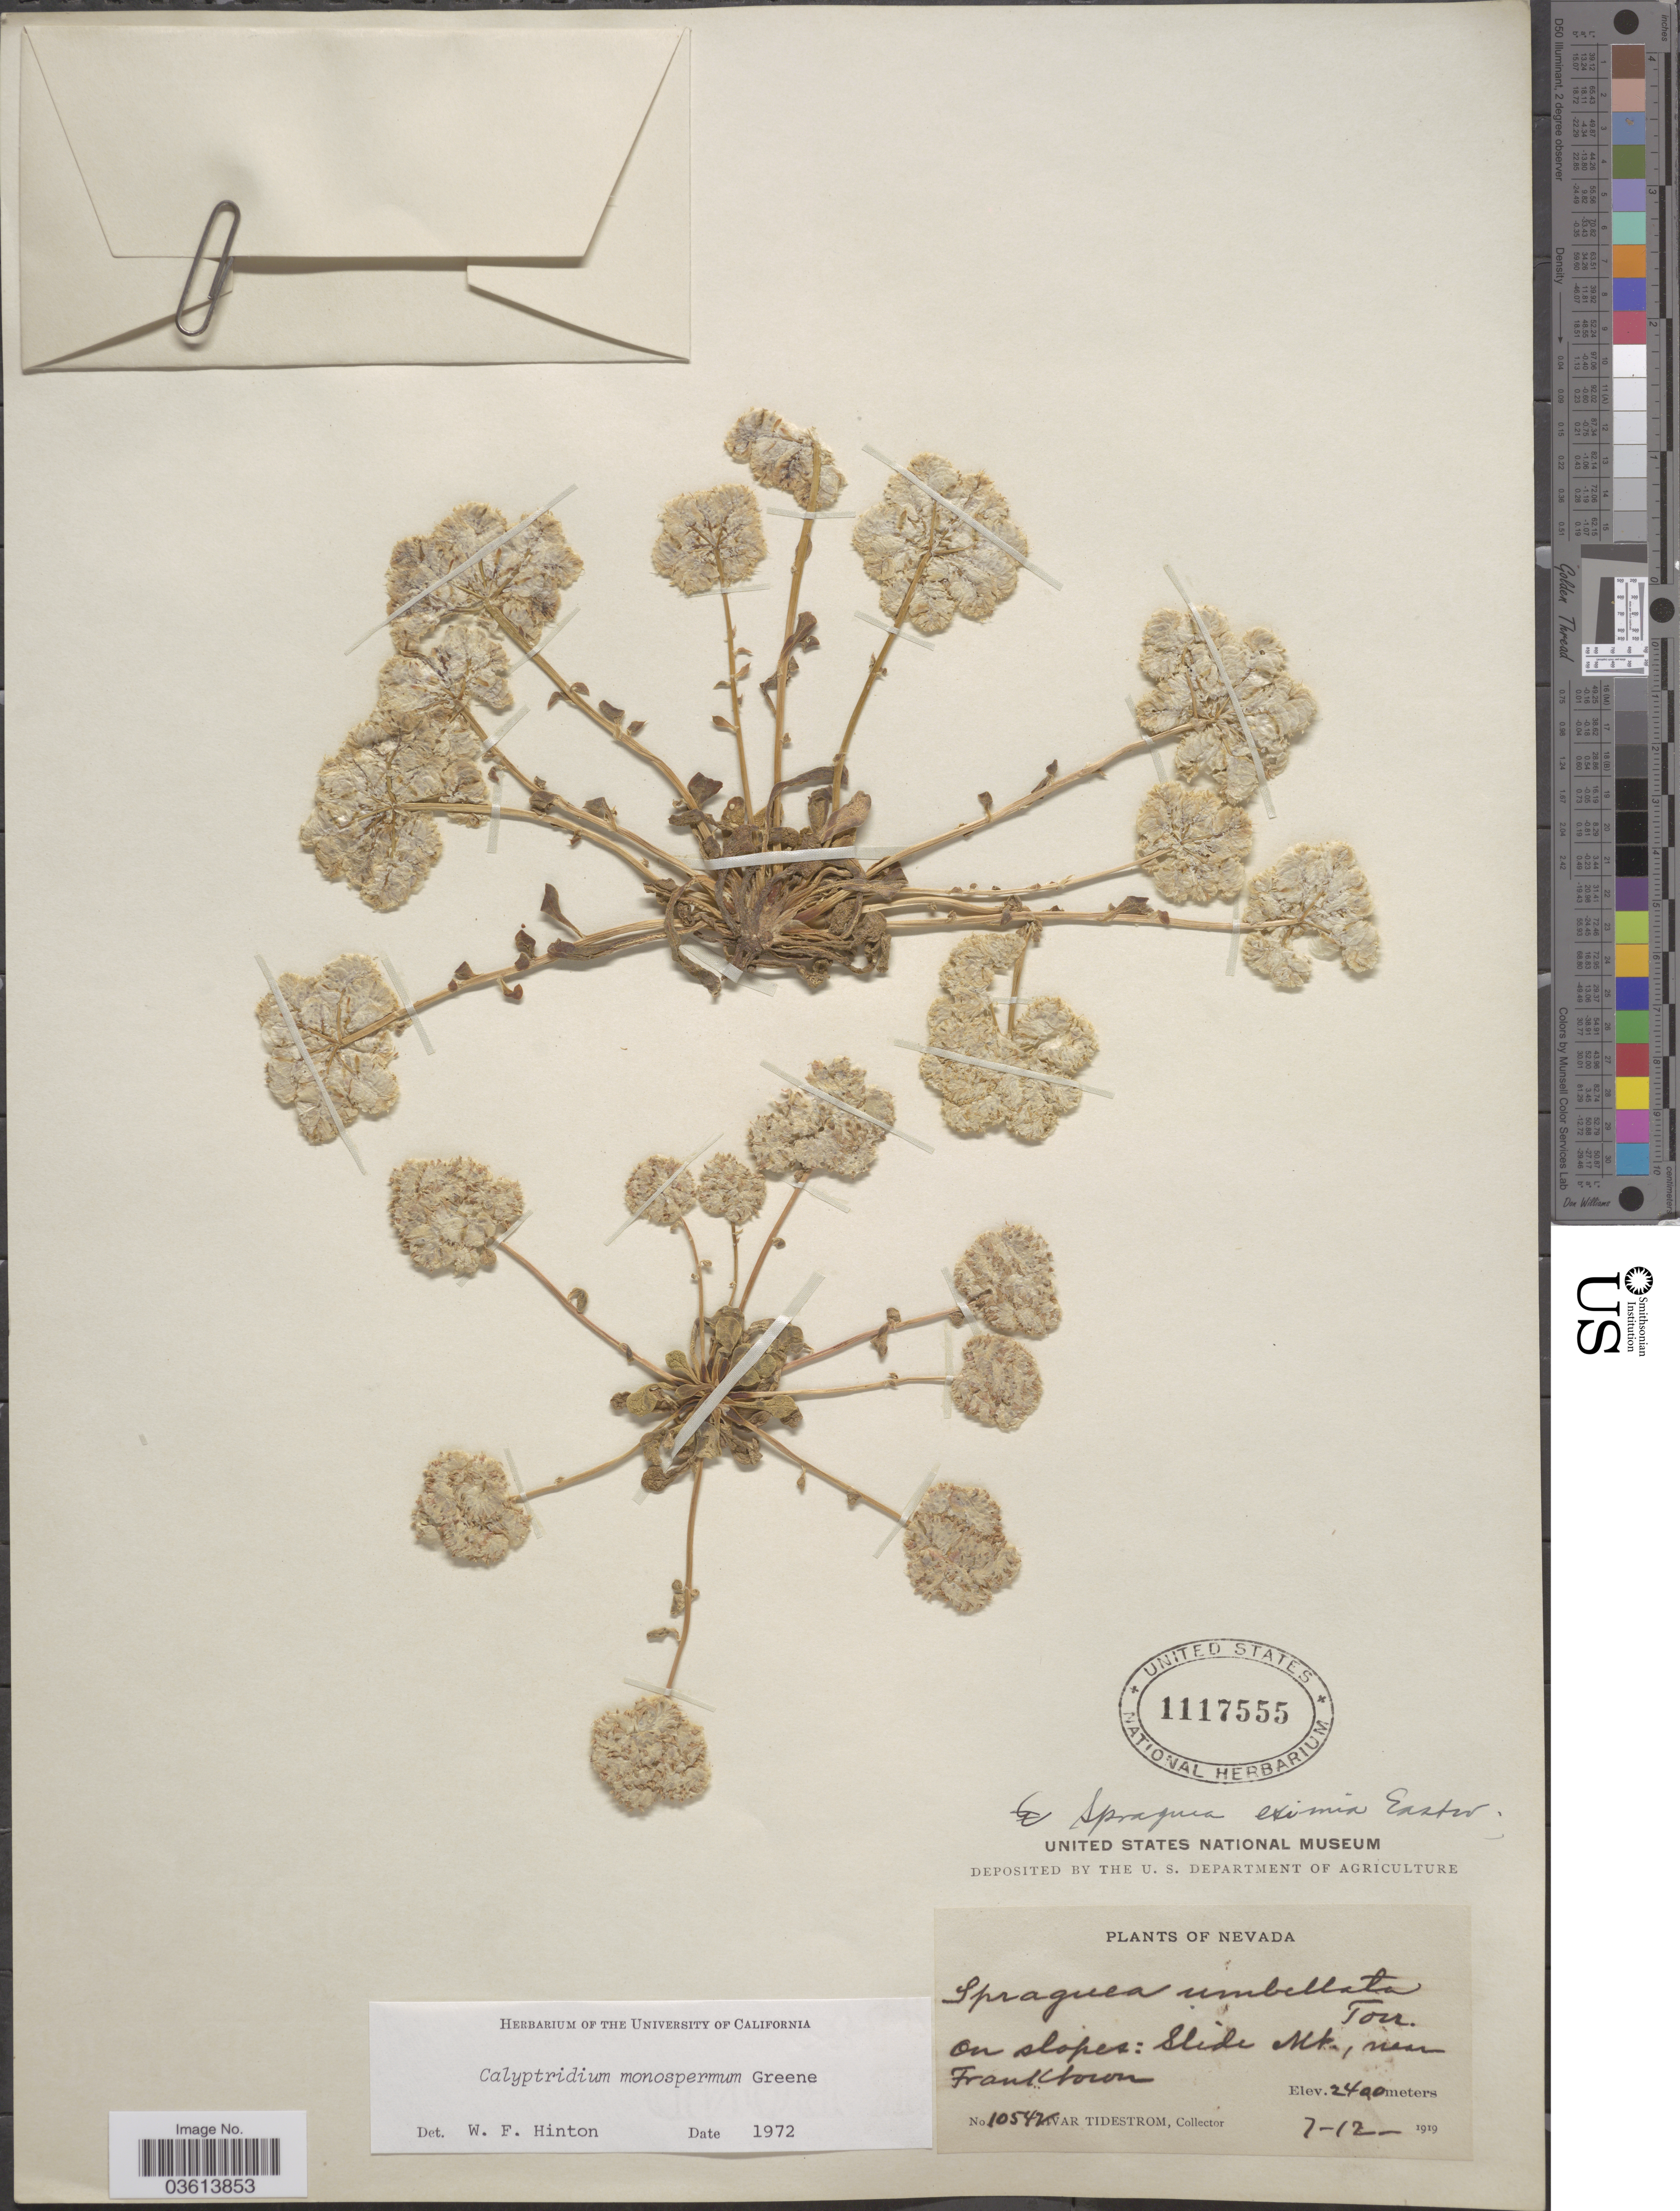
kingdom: Plantae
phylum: Tracheophyta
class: Magnoliopsida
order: Caryophyllales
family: Montiaceae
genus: Calyptridium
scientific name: Calyptridium monospermum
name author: Greene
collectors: I. F. Tidestrom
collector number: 10542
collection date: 1919-07-12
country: United States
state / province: Nevada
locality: Slide Mt., near Franktown.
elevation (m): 2400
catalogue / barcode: US 1117555